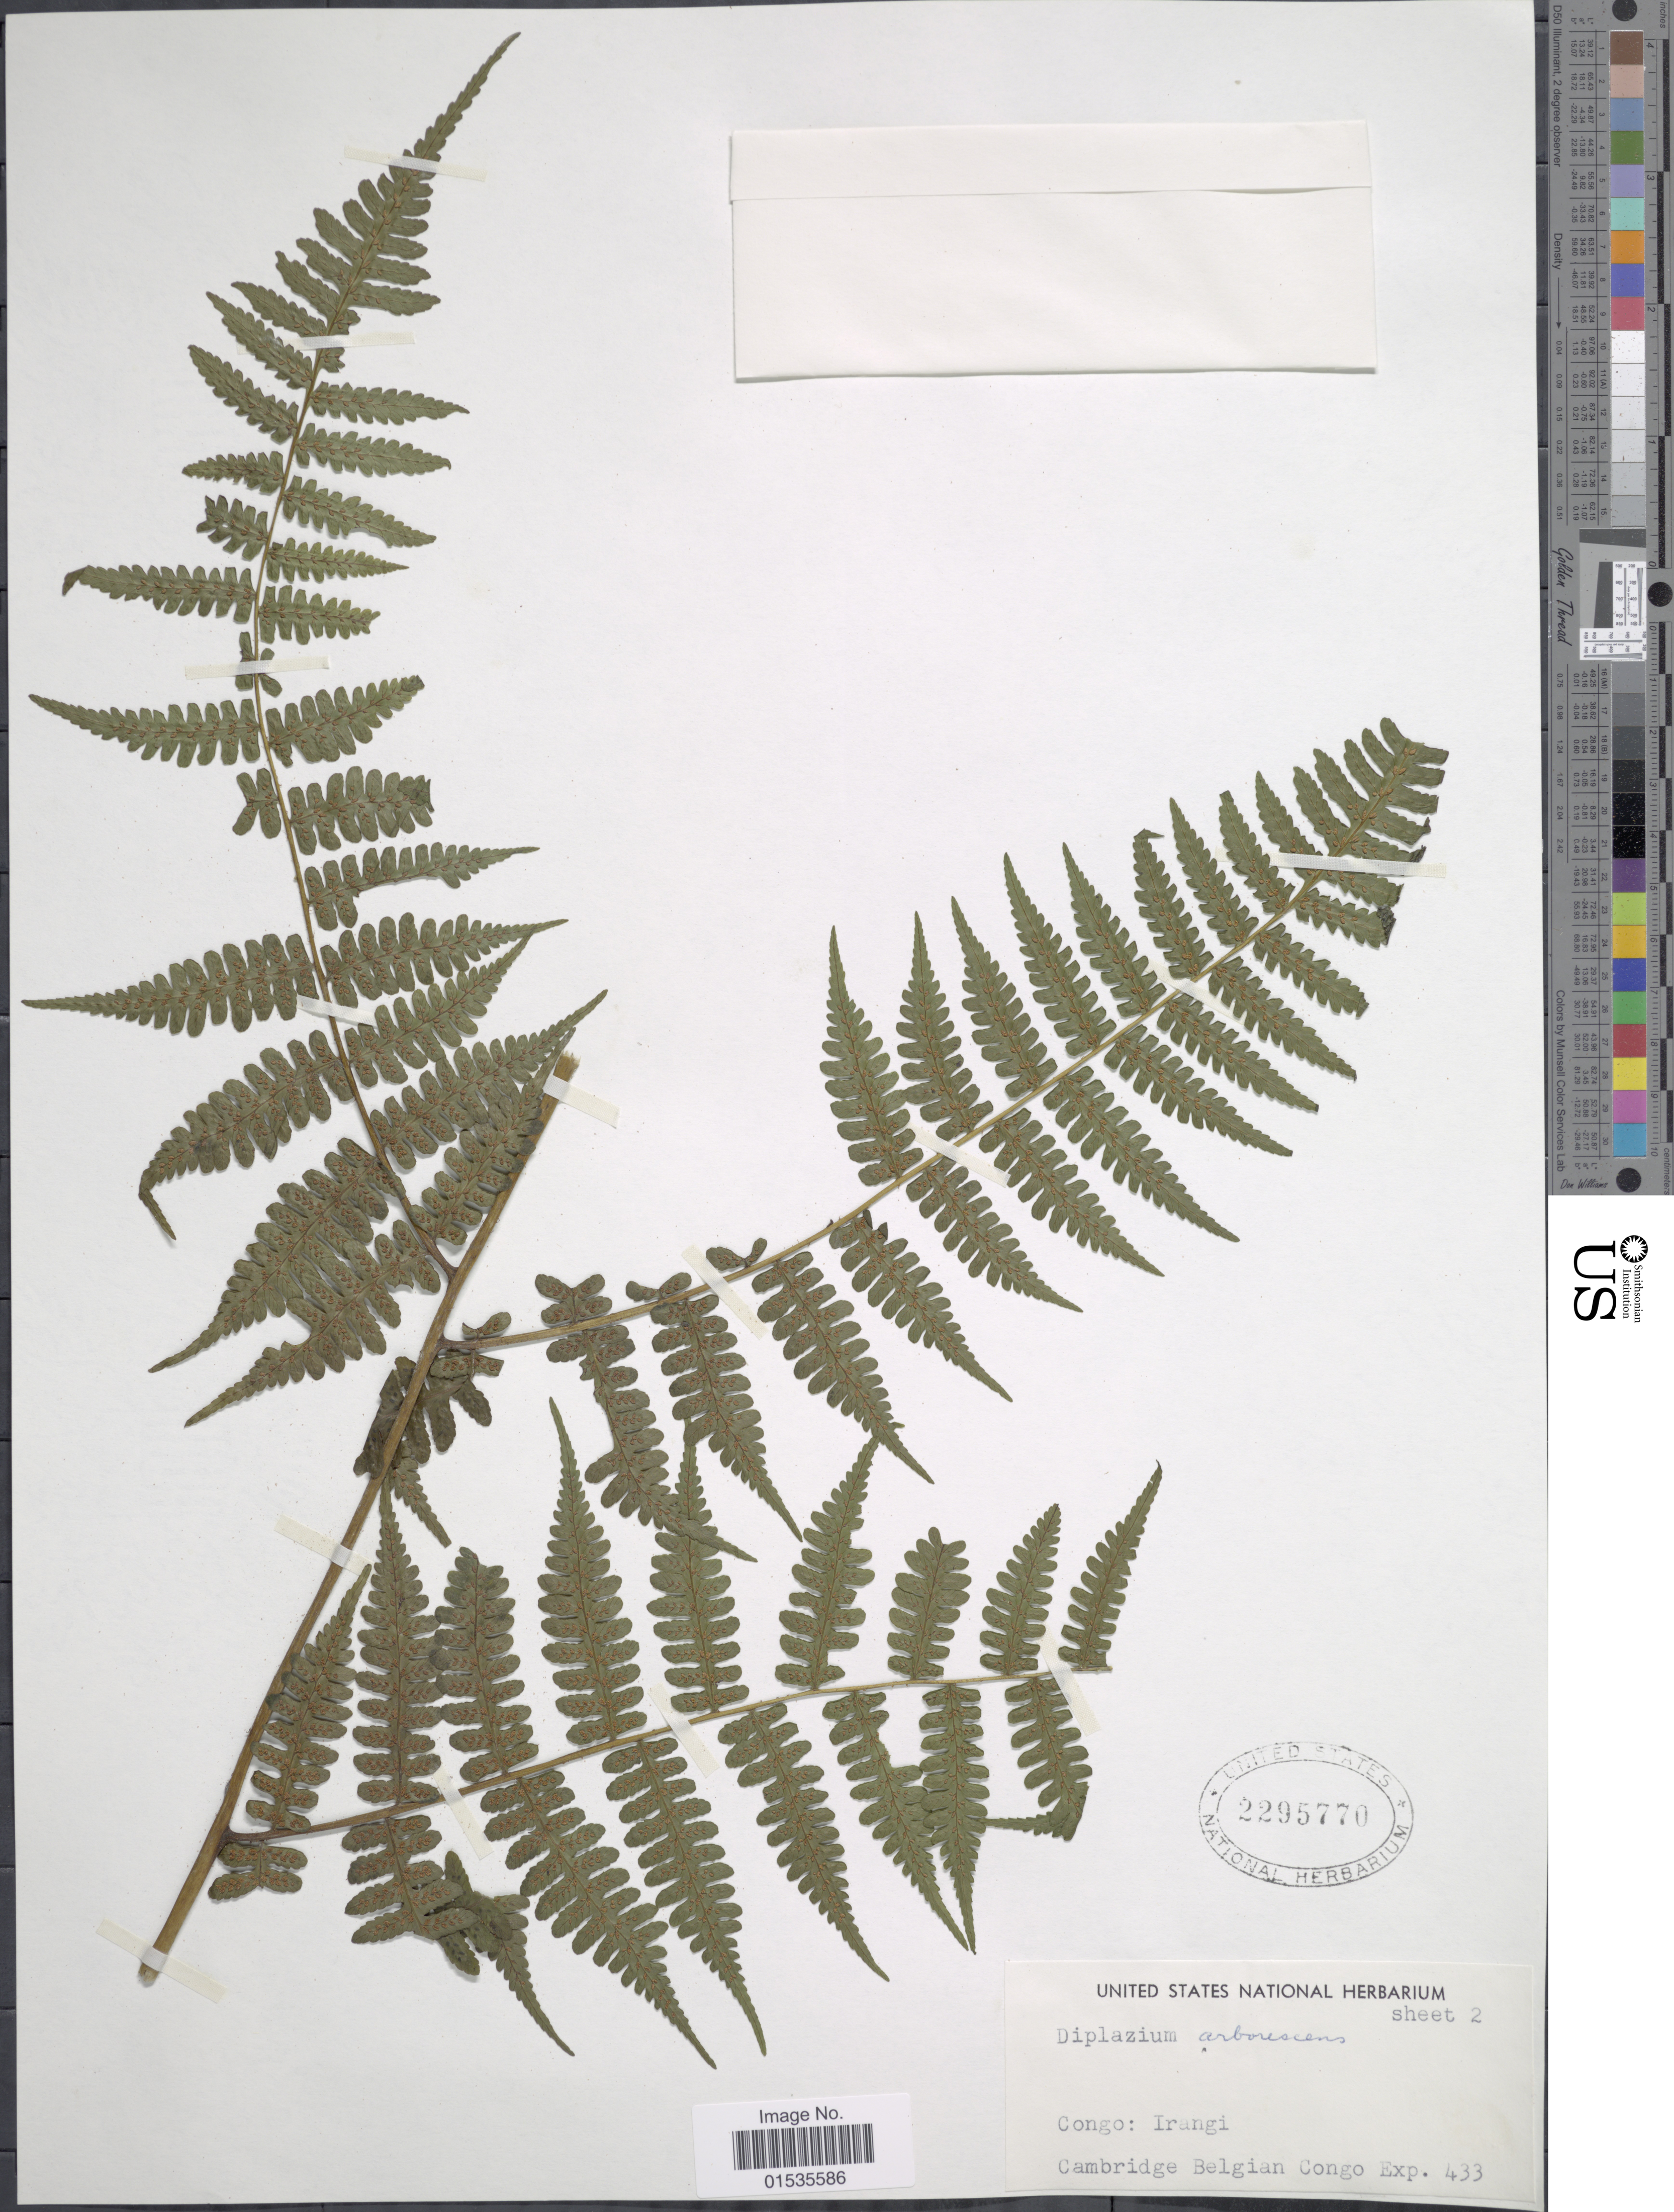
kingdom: Plantae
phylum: Tracheophyta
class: Polypodiopsida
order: Polypodiales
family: Athyriaceae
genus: Diplazium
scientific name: Diplazium arborescens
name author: Sw.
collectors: Cambridge Congo Expedition 1959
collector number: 433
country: Congo, Democratic Republic of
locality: Irangi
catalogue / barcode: US 2295770